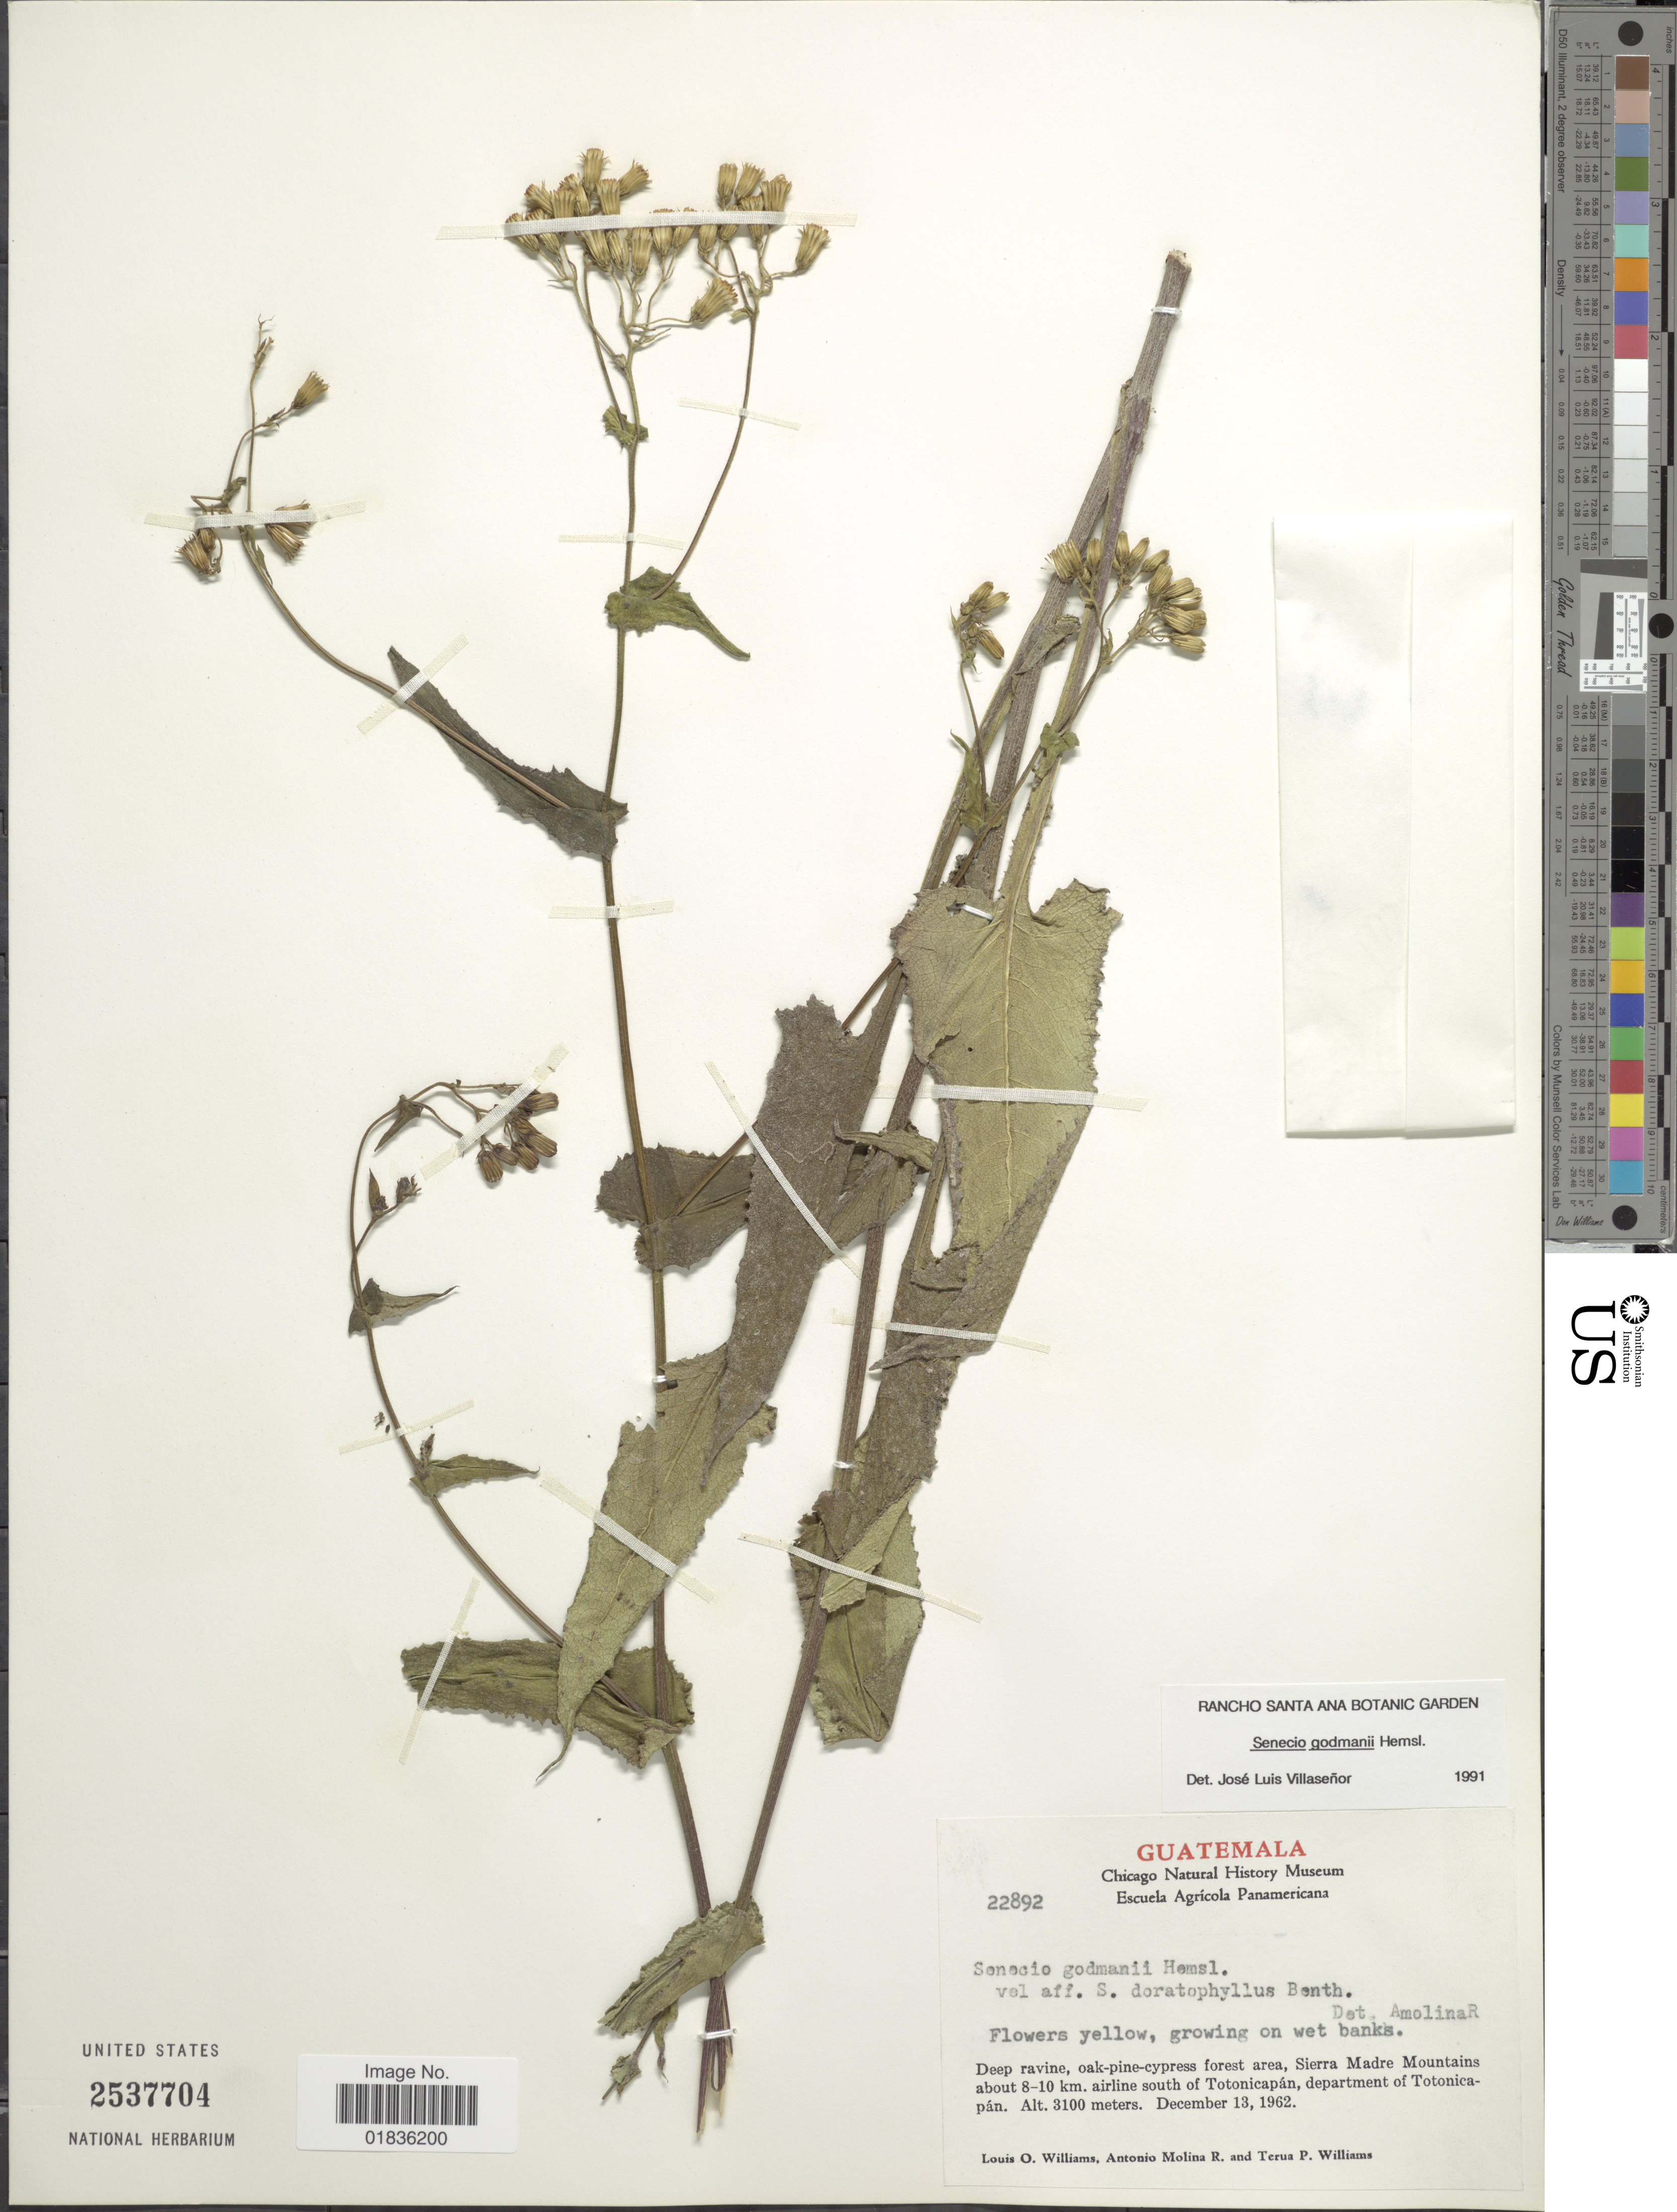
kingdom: Plantae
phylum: Tracheophyta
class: Magnoliopsida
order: Asterales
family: Asteraceae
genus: Senecio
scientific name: Senecio doratophyllus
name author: Benth.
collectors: L. O. Williams, A. Molina R. & T. P. Williams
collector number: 22892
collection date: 1962-12-13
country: Guatemala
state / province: Totonicapan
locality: Sierra Madre Mountains about 8-10 km. airline south of Totonicapan.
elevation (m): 3100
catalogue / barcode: US 2537704